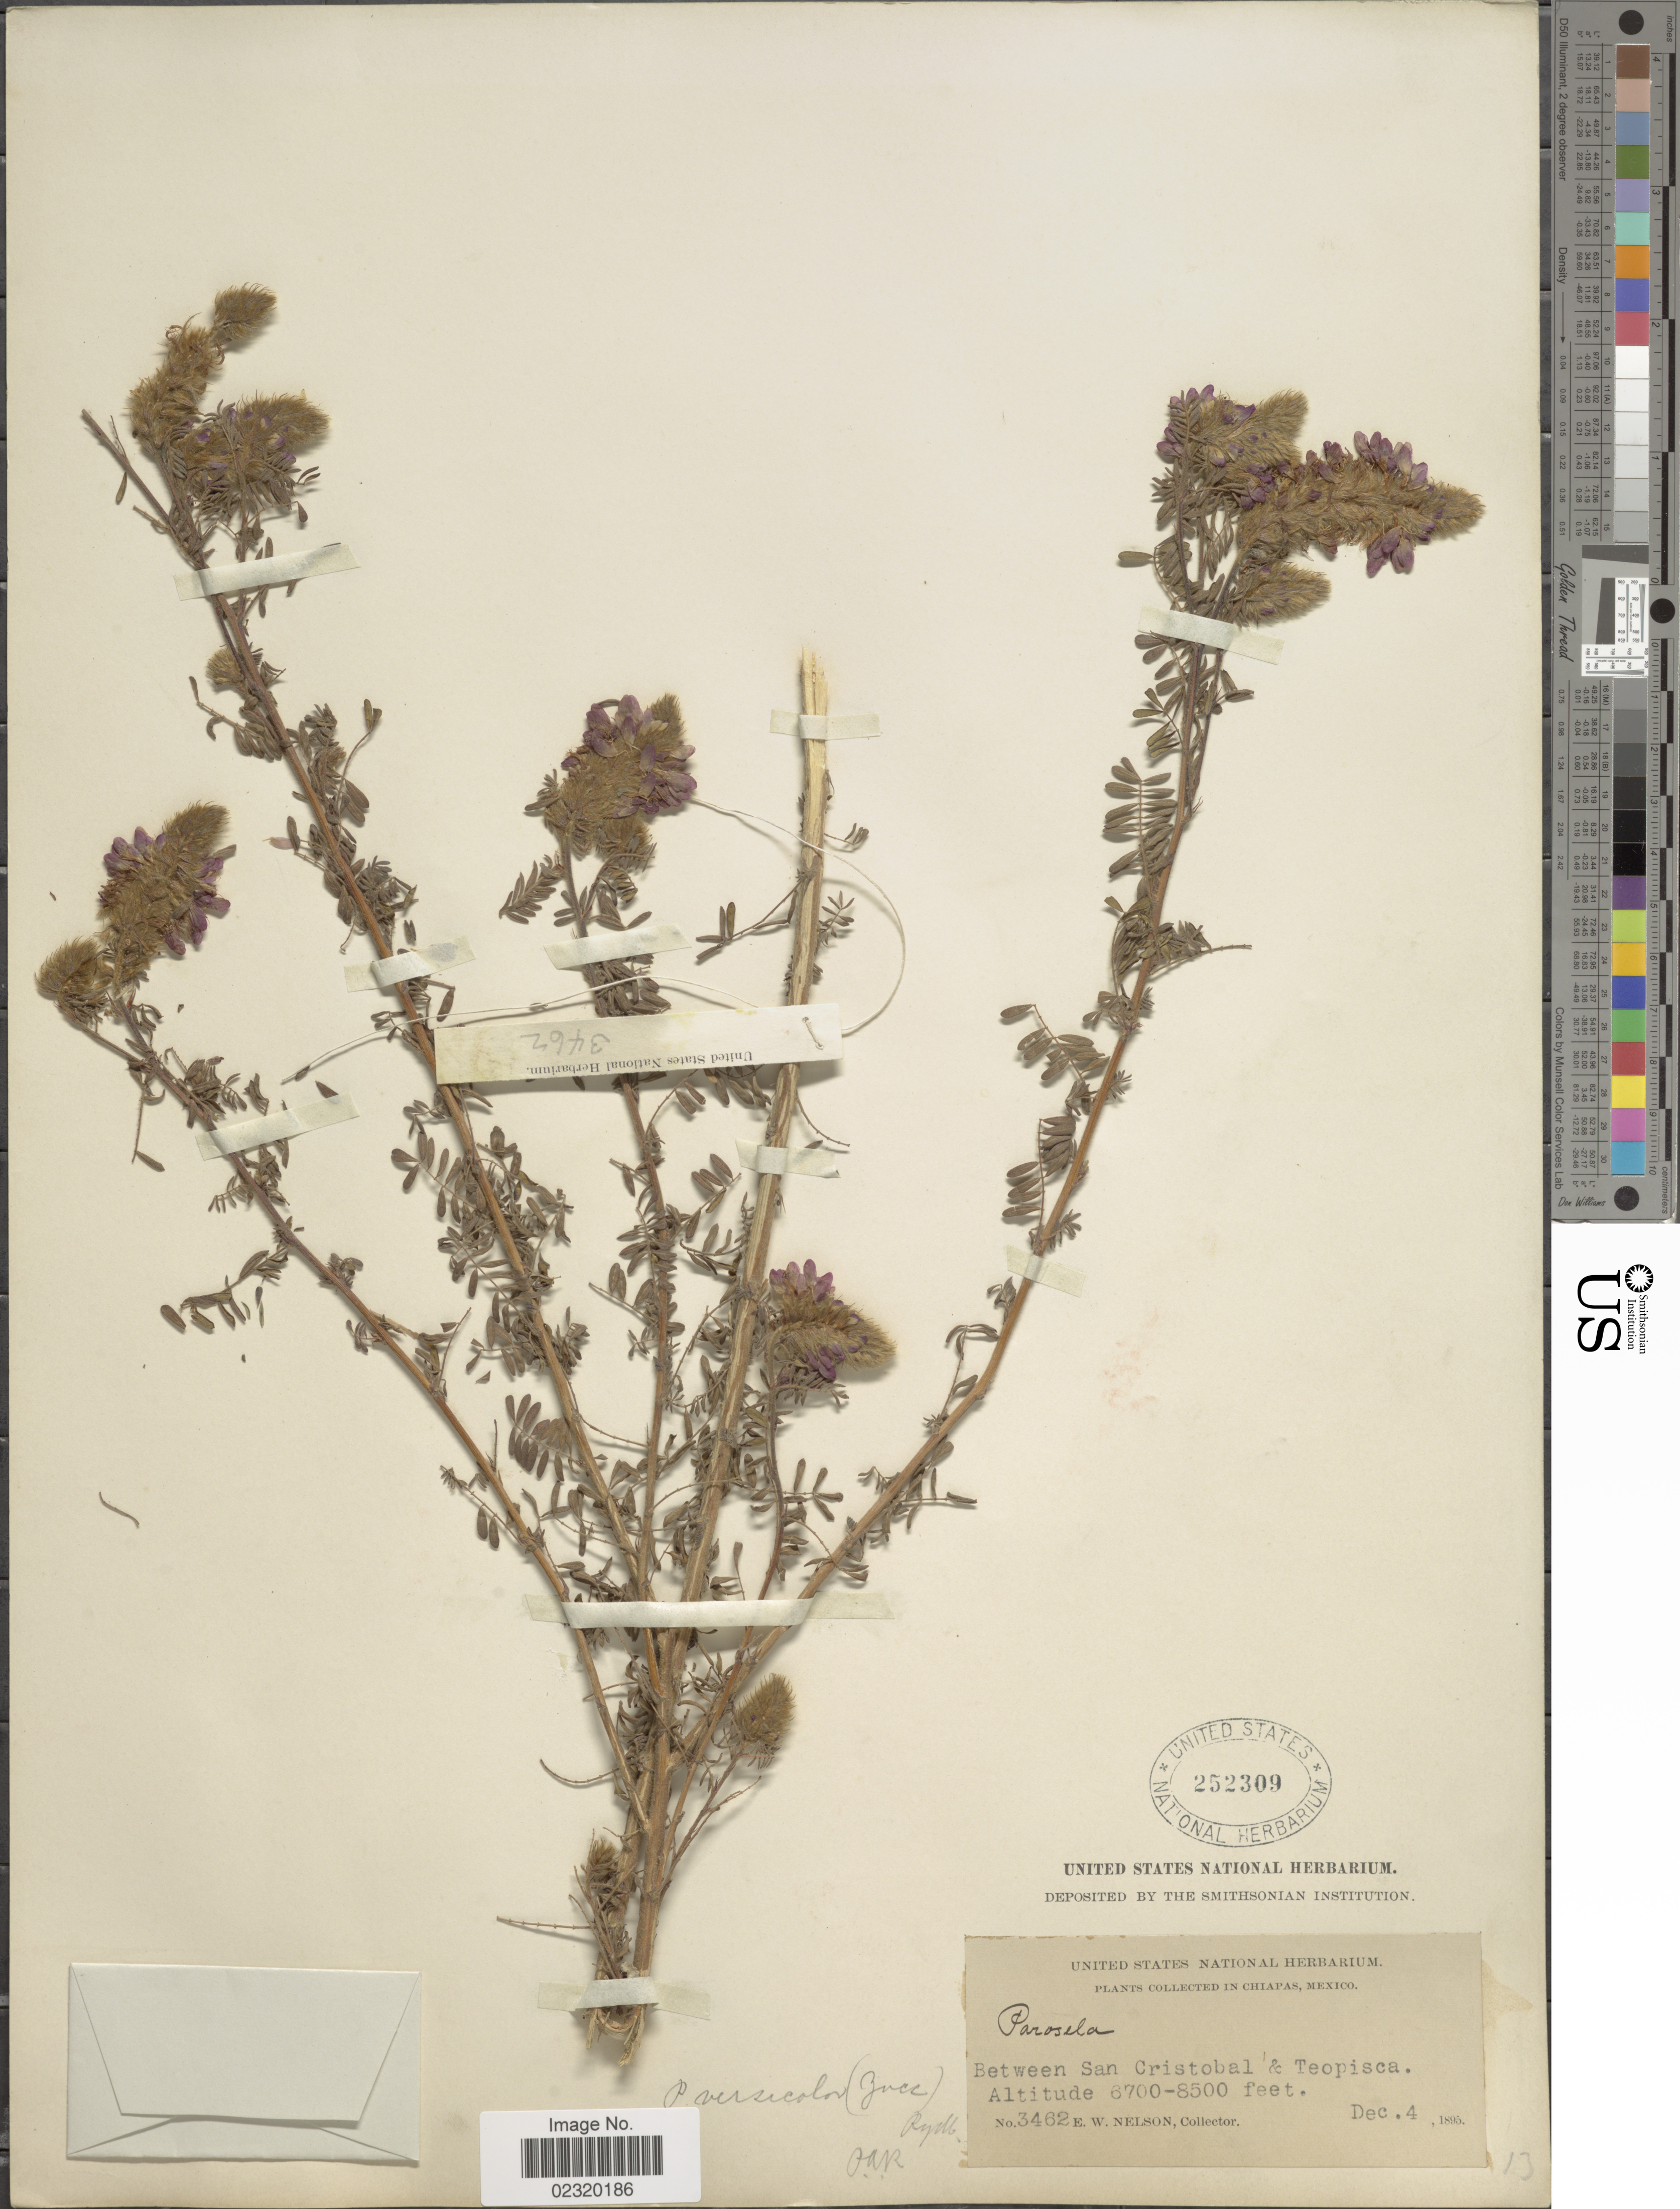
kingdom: Plantae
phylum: Tracheophyta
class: Magnoliopsida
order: Fabales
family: Fabaceae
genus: Dalea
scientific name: Dalea versicolor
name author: Zucc.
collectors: E. W. Nelson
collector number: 3462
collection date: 1895-12-04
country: Mexico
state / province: Chiapas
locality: Between San Cristobal & Teopisca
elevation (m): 2042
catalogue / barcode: US 252309